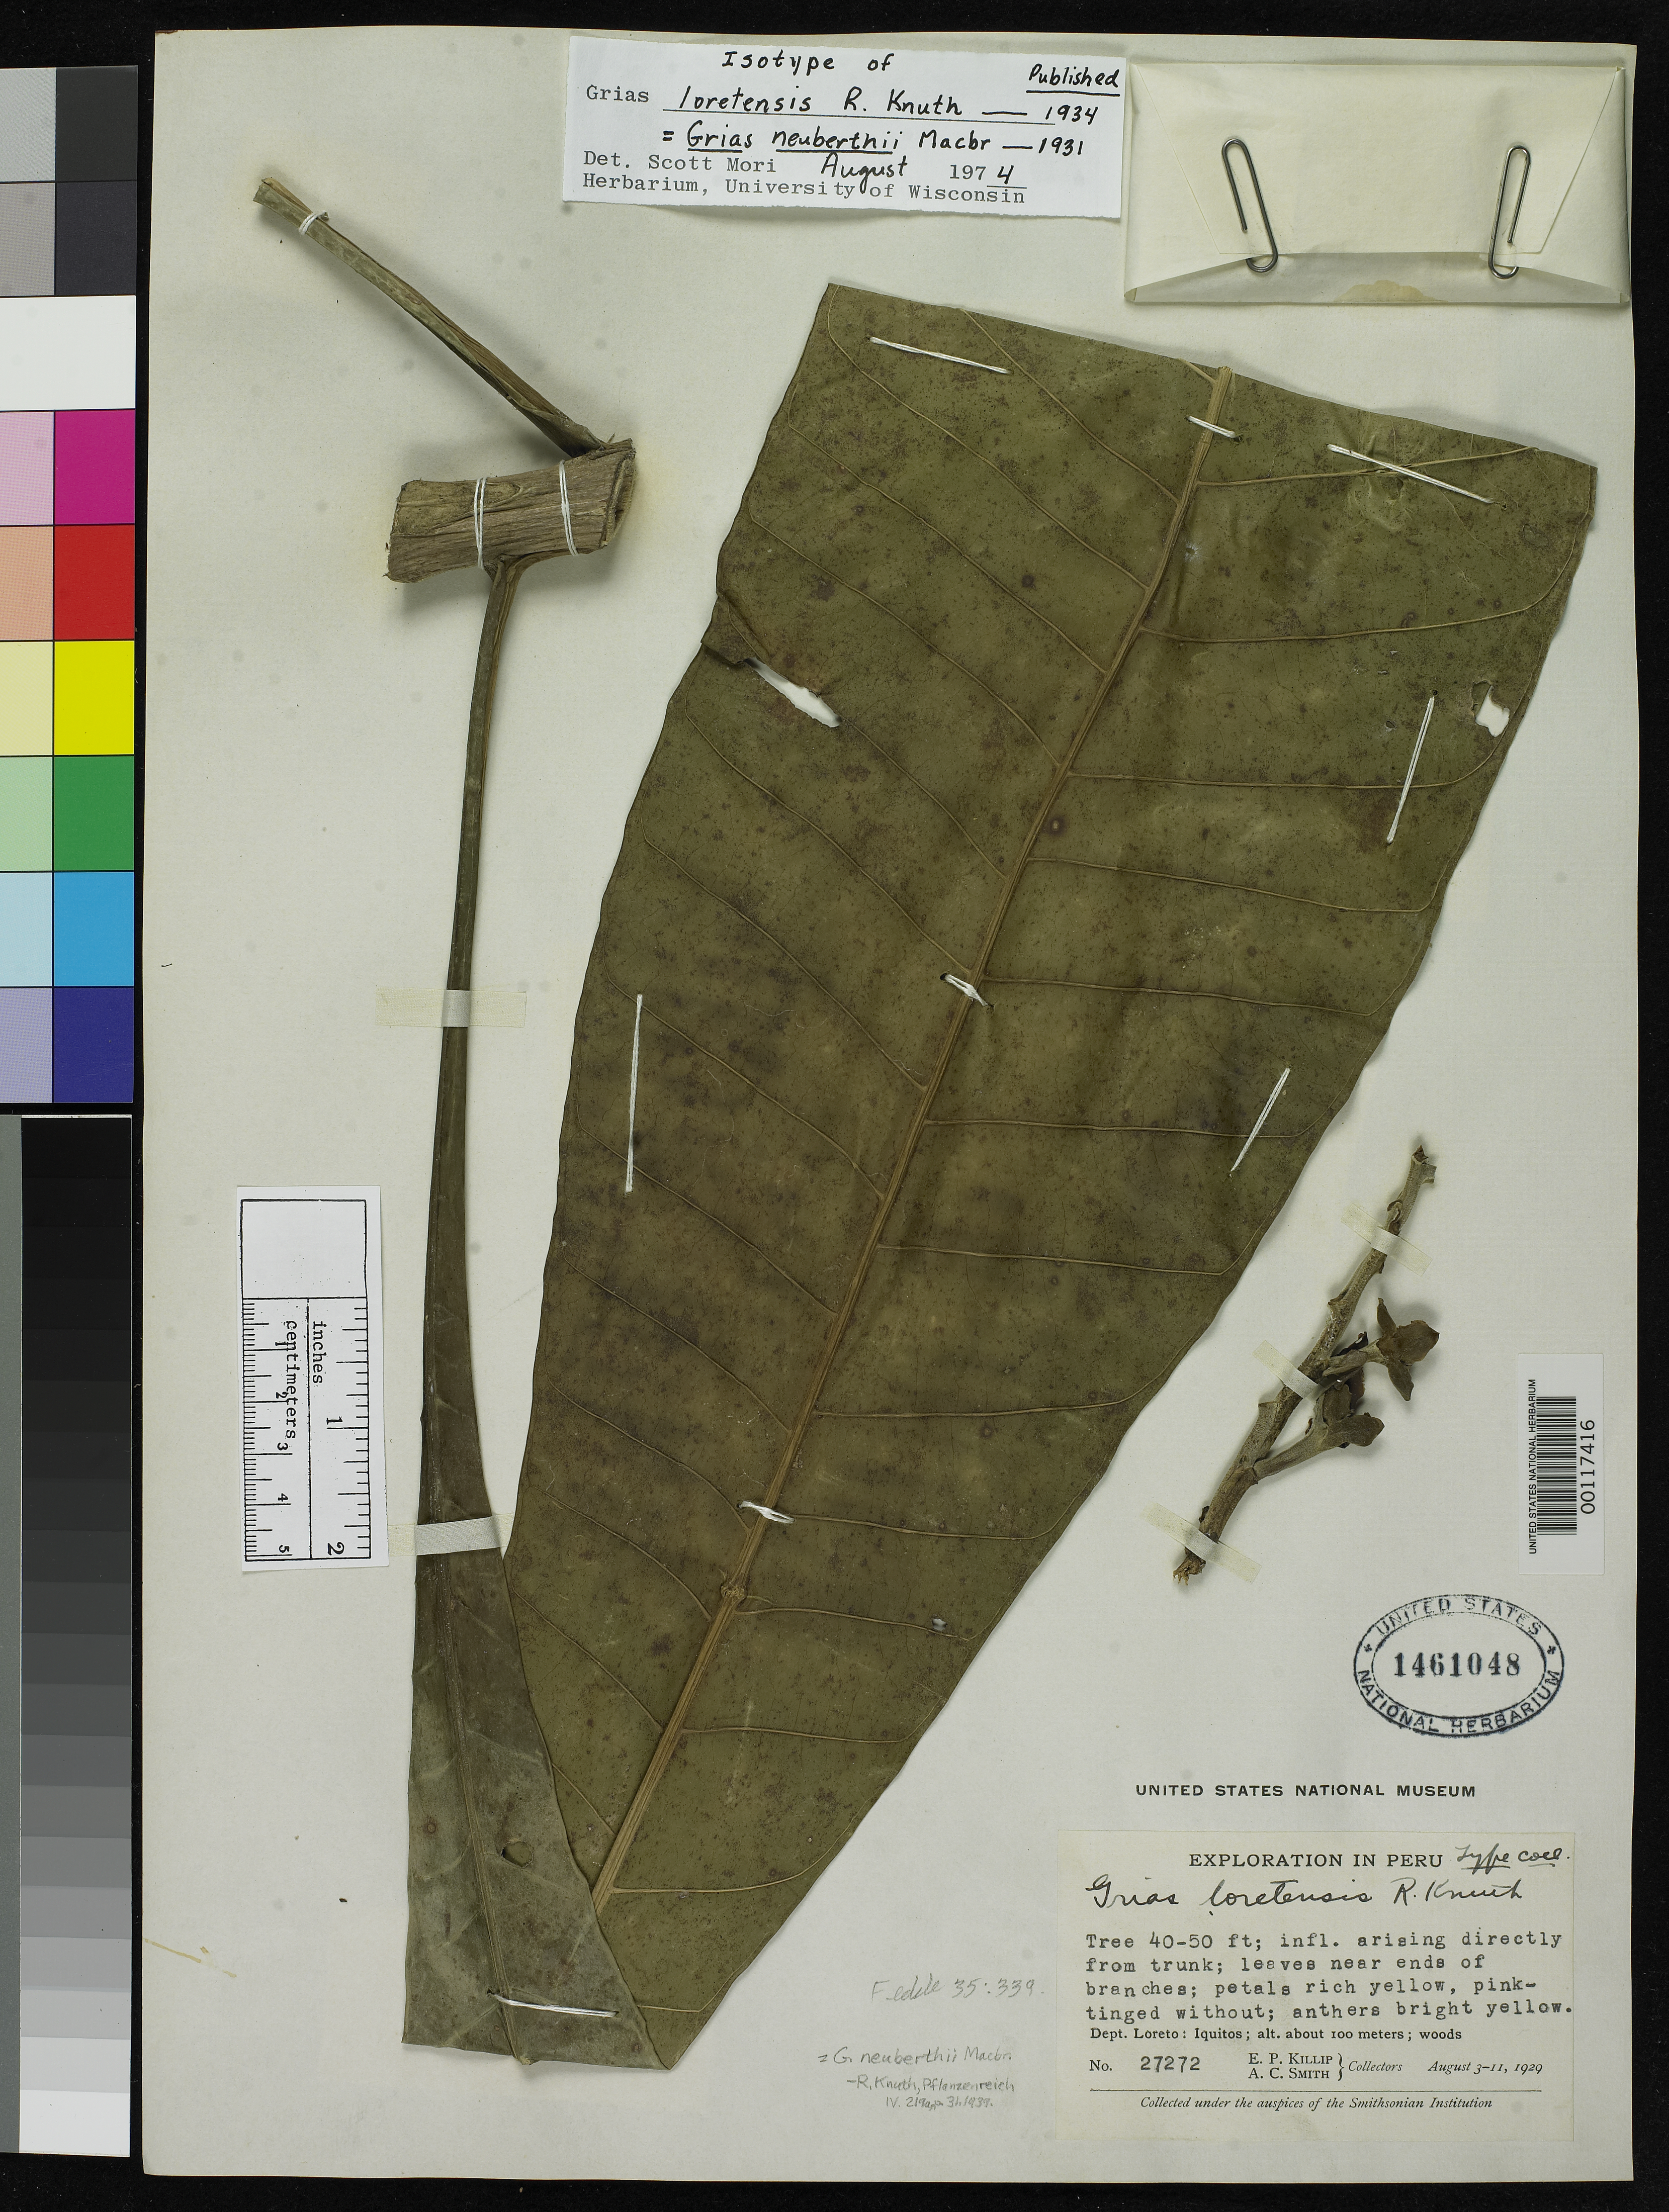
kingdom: Plantae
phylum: Tracheophyta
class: Magnoliopsida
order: Ericales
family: Lecythidaceae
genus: Grias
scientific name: Grias loretensis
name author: R. Knuth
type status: Isotype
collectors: E. P. Killip & A. C. Smith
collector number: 27272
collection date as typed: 03 Aug 1929 to 11 Aug 1929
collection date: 1929-08-03/1929-08-11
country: Peru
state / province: Loreto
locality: Iquitos.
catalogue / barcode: US 1461048